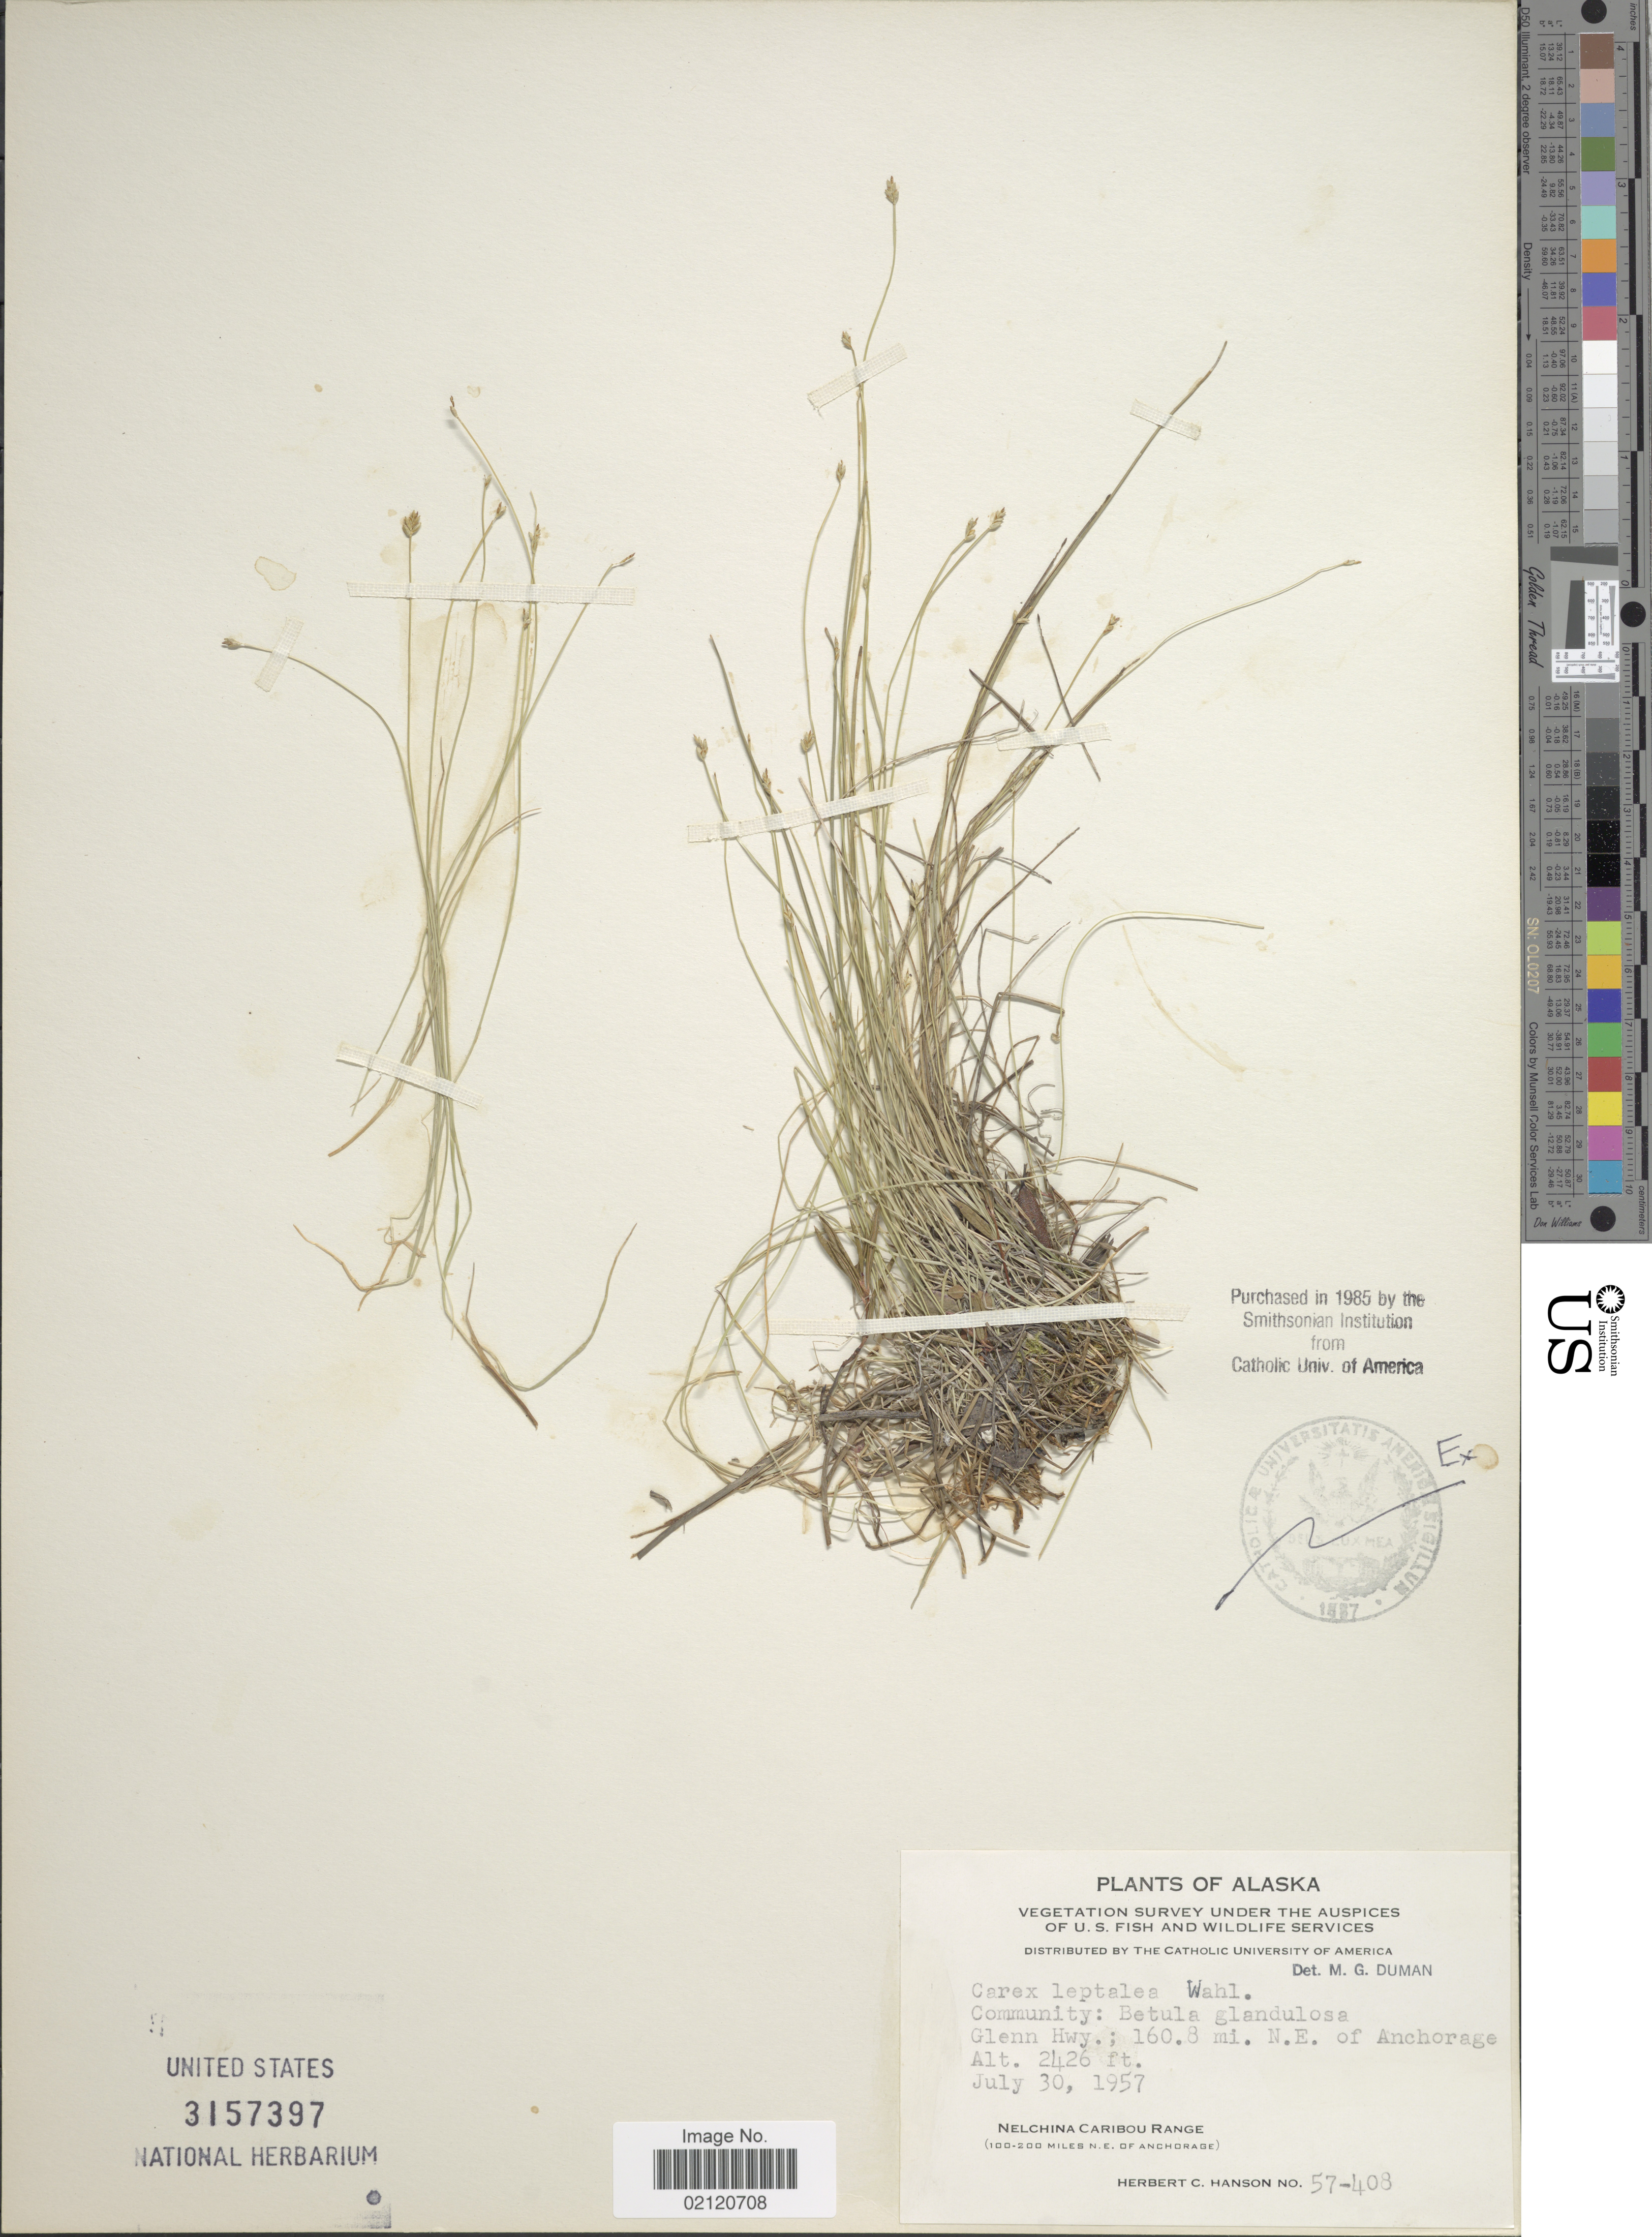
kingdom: Plantae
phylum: Tracheophyta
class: Liliopsida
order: Poales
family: Cyperaceae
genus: Carex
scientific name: Carex leptalea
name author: Wahlenb.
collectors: H. Hanson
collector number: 57-408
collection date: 1957-07-30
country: United States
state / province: Alaska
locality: Glenn Hwy.: 160.8 mi. N.E. of Anchorage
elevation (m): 739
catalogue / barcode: US 3157397